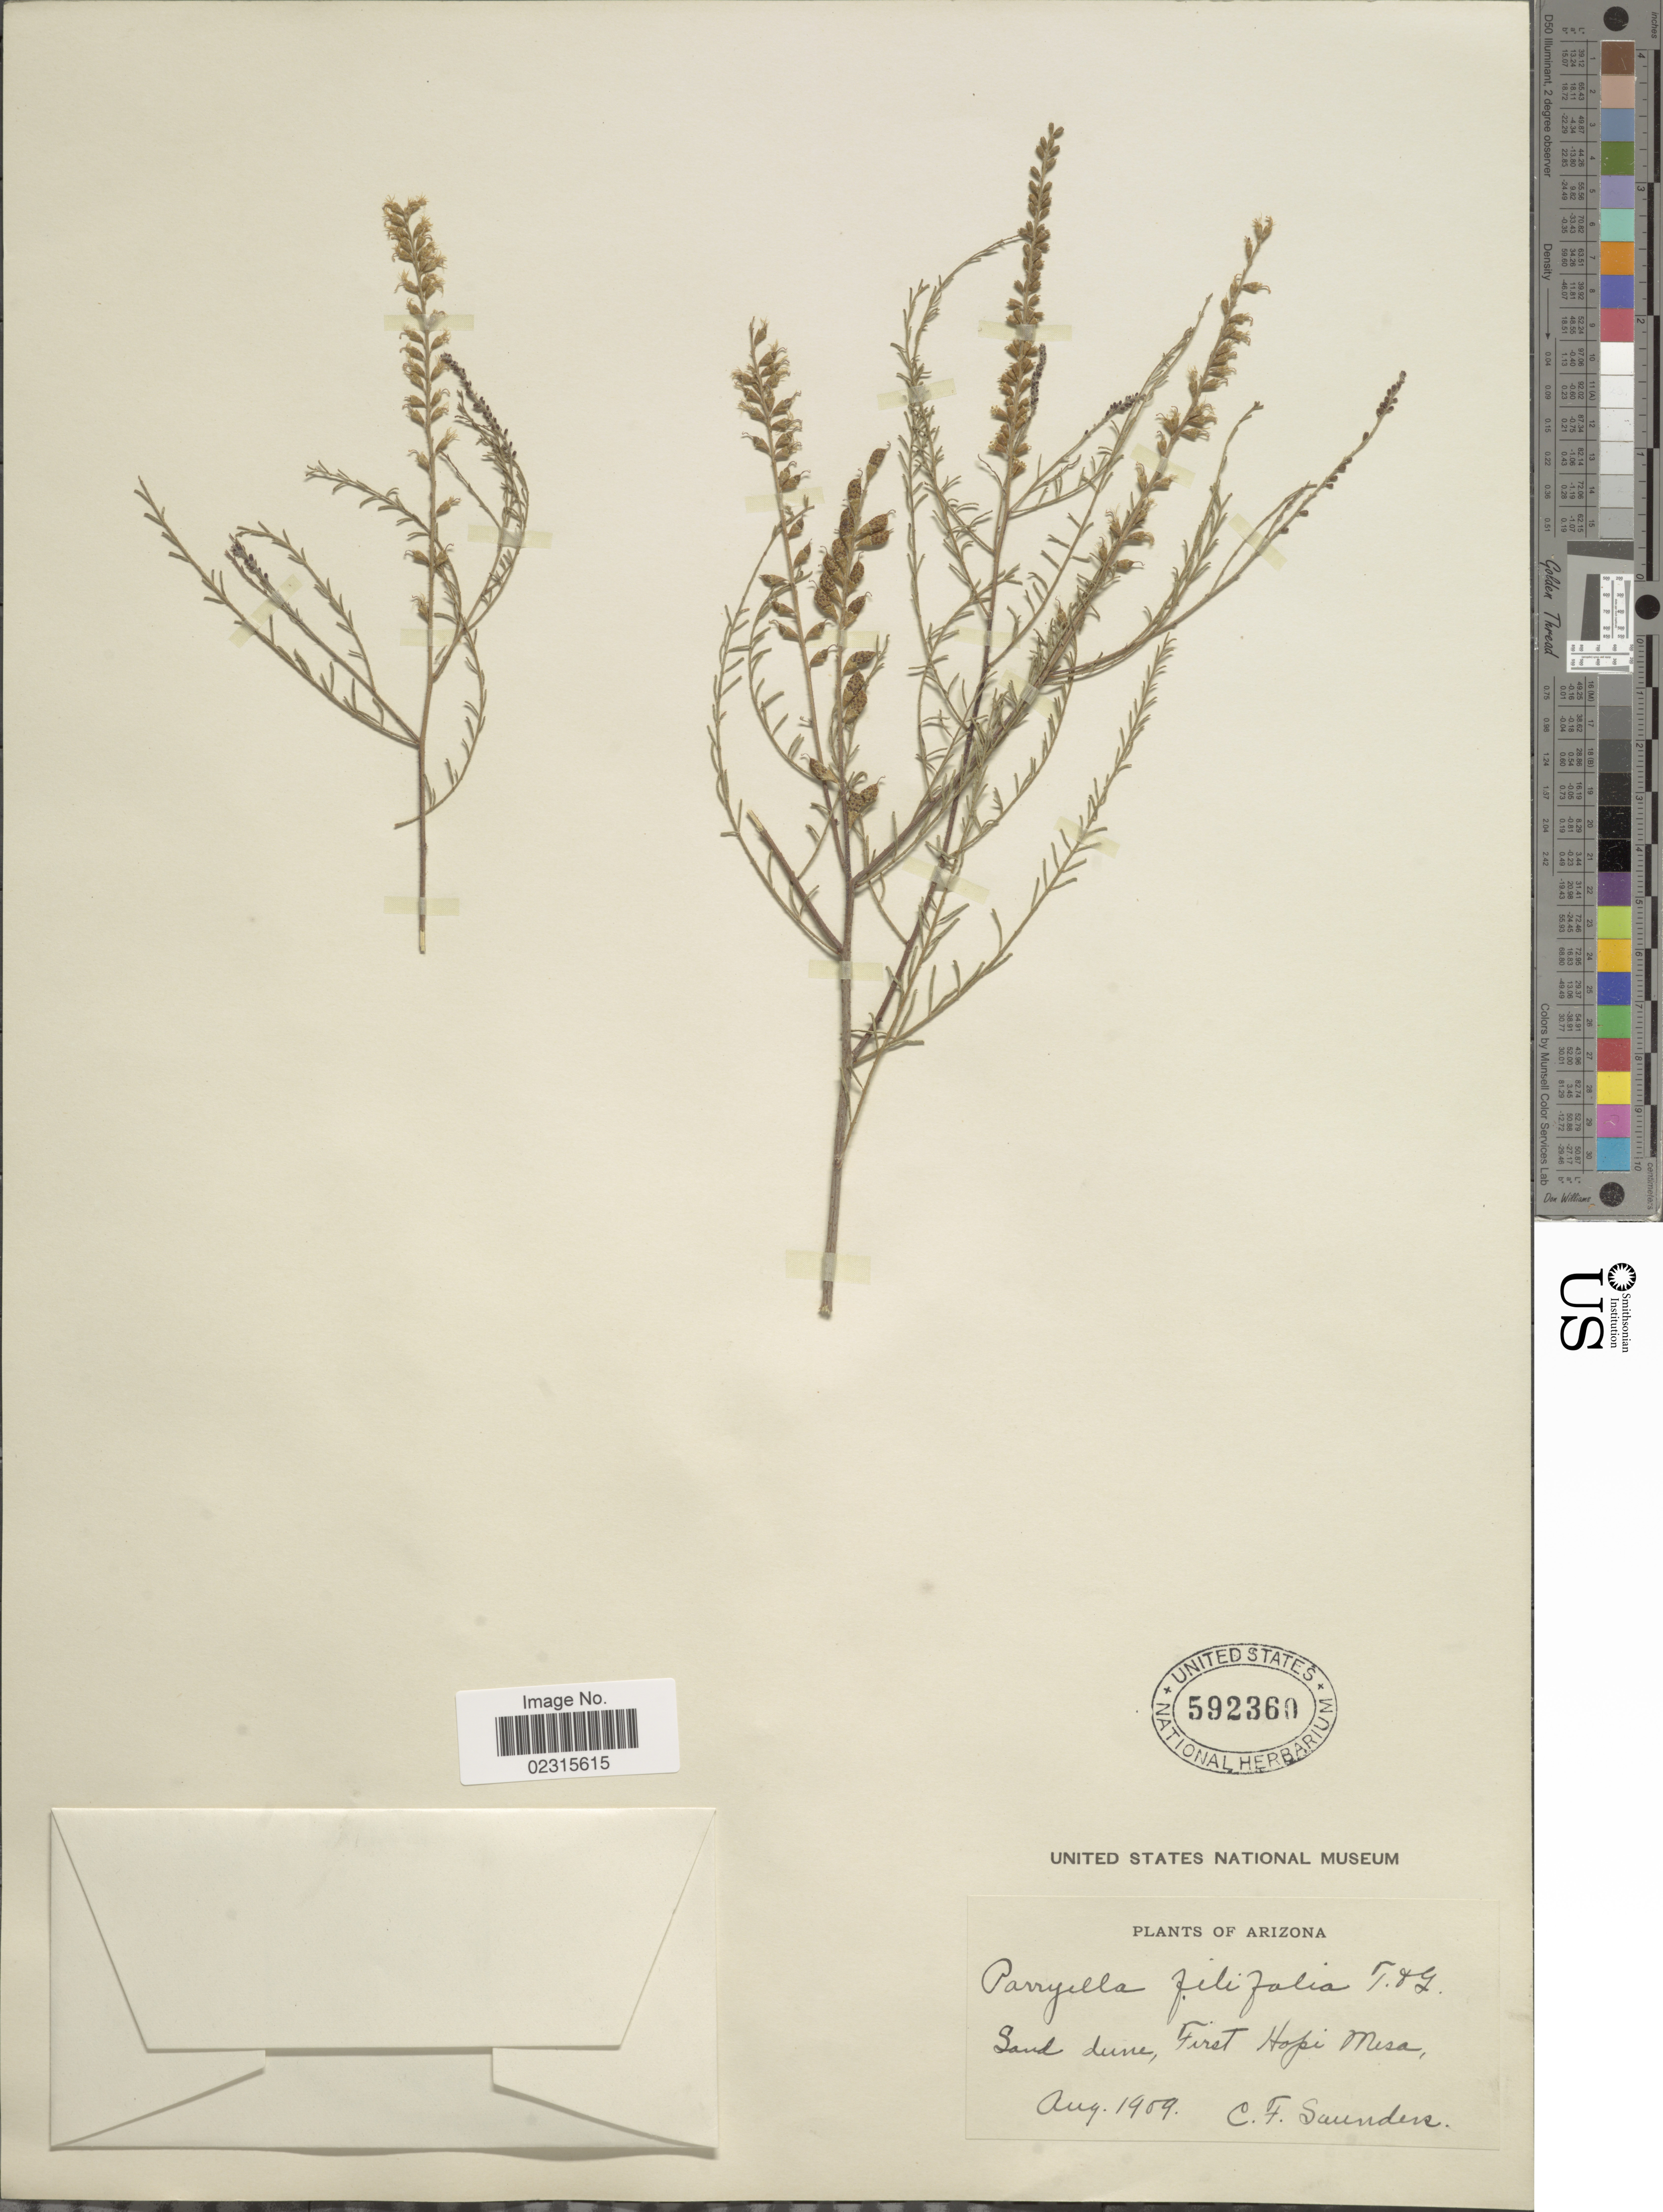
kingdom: Plantae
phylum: Tracheophyta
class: Magnoliopsida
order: Fabales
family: Fabaceae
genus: Parryella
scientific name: Parryella filifolia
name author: Torr. & A. Gray ex A. Gray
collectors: C.F. Saunders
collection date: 1909-08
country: United States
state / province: Arizona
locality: Sand dunes, First Hopi Mesa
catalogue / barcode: US 592360